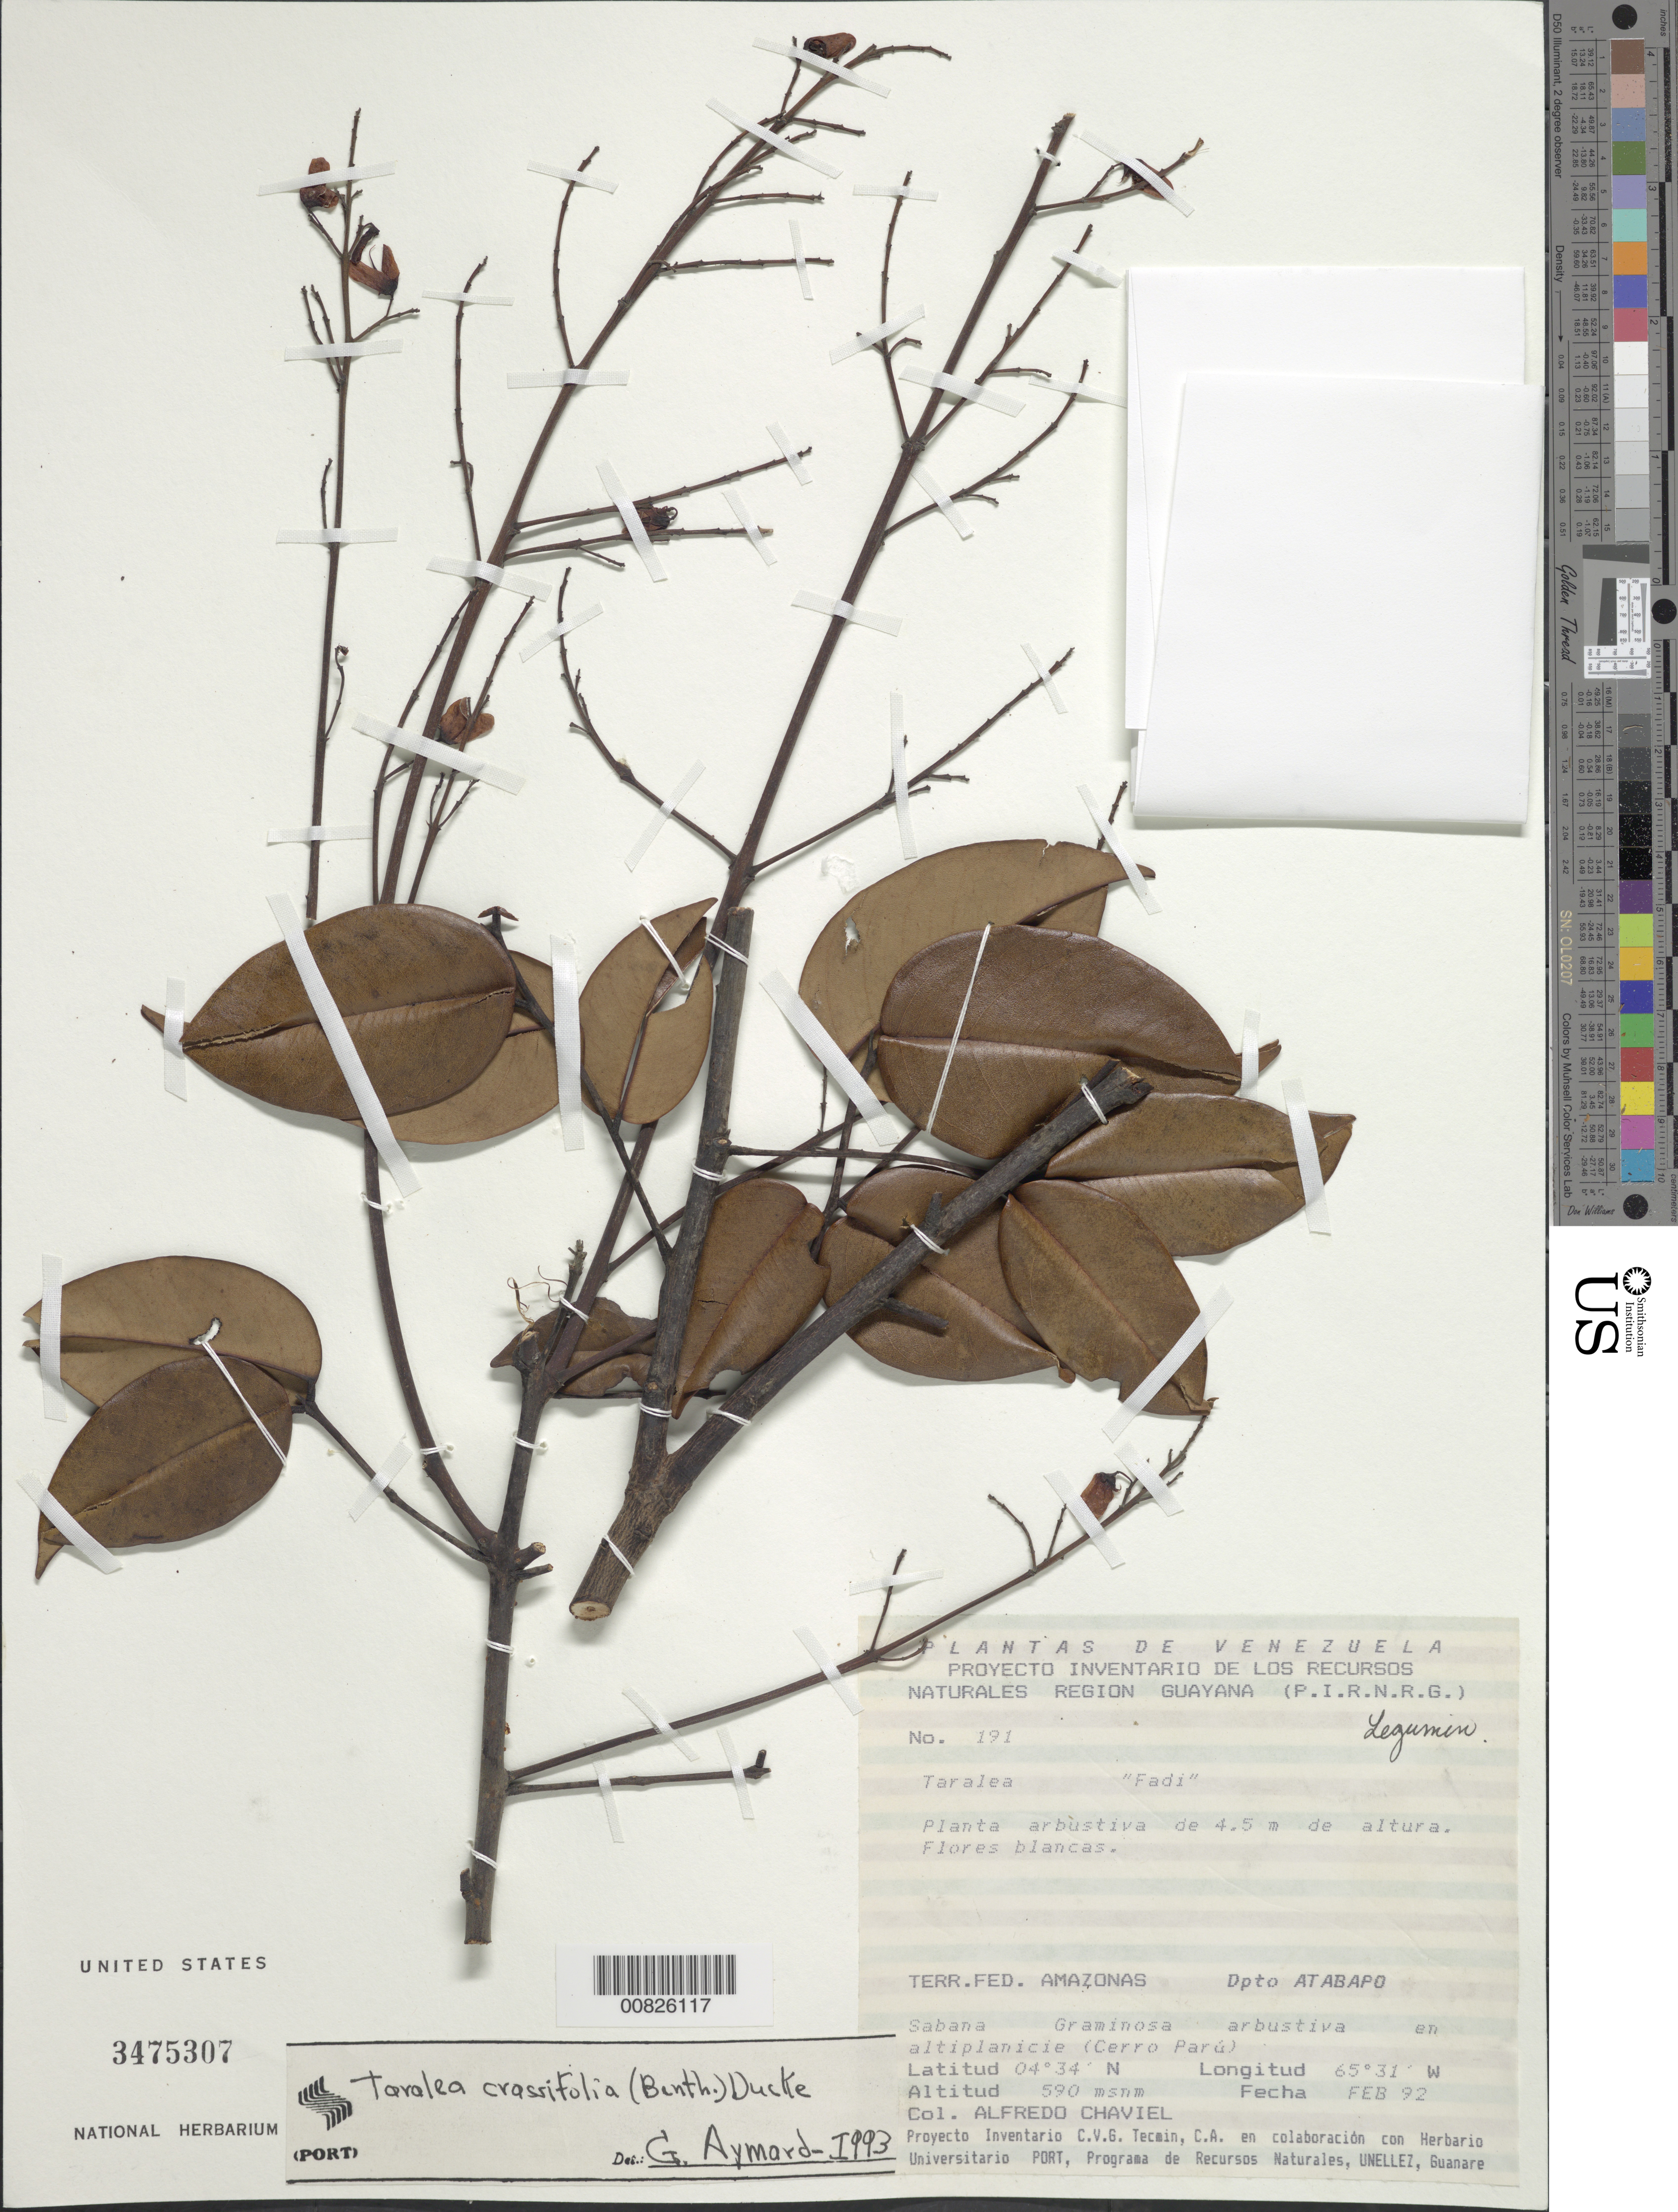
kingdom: Plantae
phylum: Tracheophyta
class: Magnoliopsida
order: Fabales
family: Fabaceae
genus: Taralea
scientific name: Taralea crassifolia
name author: (Spruce ex Benth.) Ducke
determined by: Aymard C., G. A., (PORT), Univ. Nac. Exp. de los Llanos Ezequiel Zamora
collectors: A. Chaviel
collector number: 191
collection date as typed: Feb-92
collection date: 1992-02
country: Venezuela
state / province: Amazonas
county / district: Atabapo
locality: Cerro Parú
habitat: Sabana graminosa arbustiva en altiplanicie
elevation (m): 590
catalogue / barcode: US 3475307